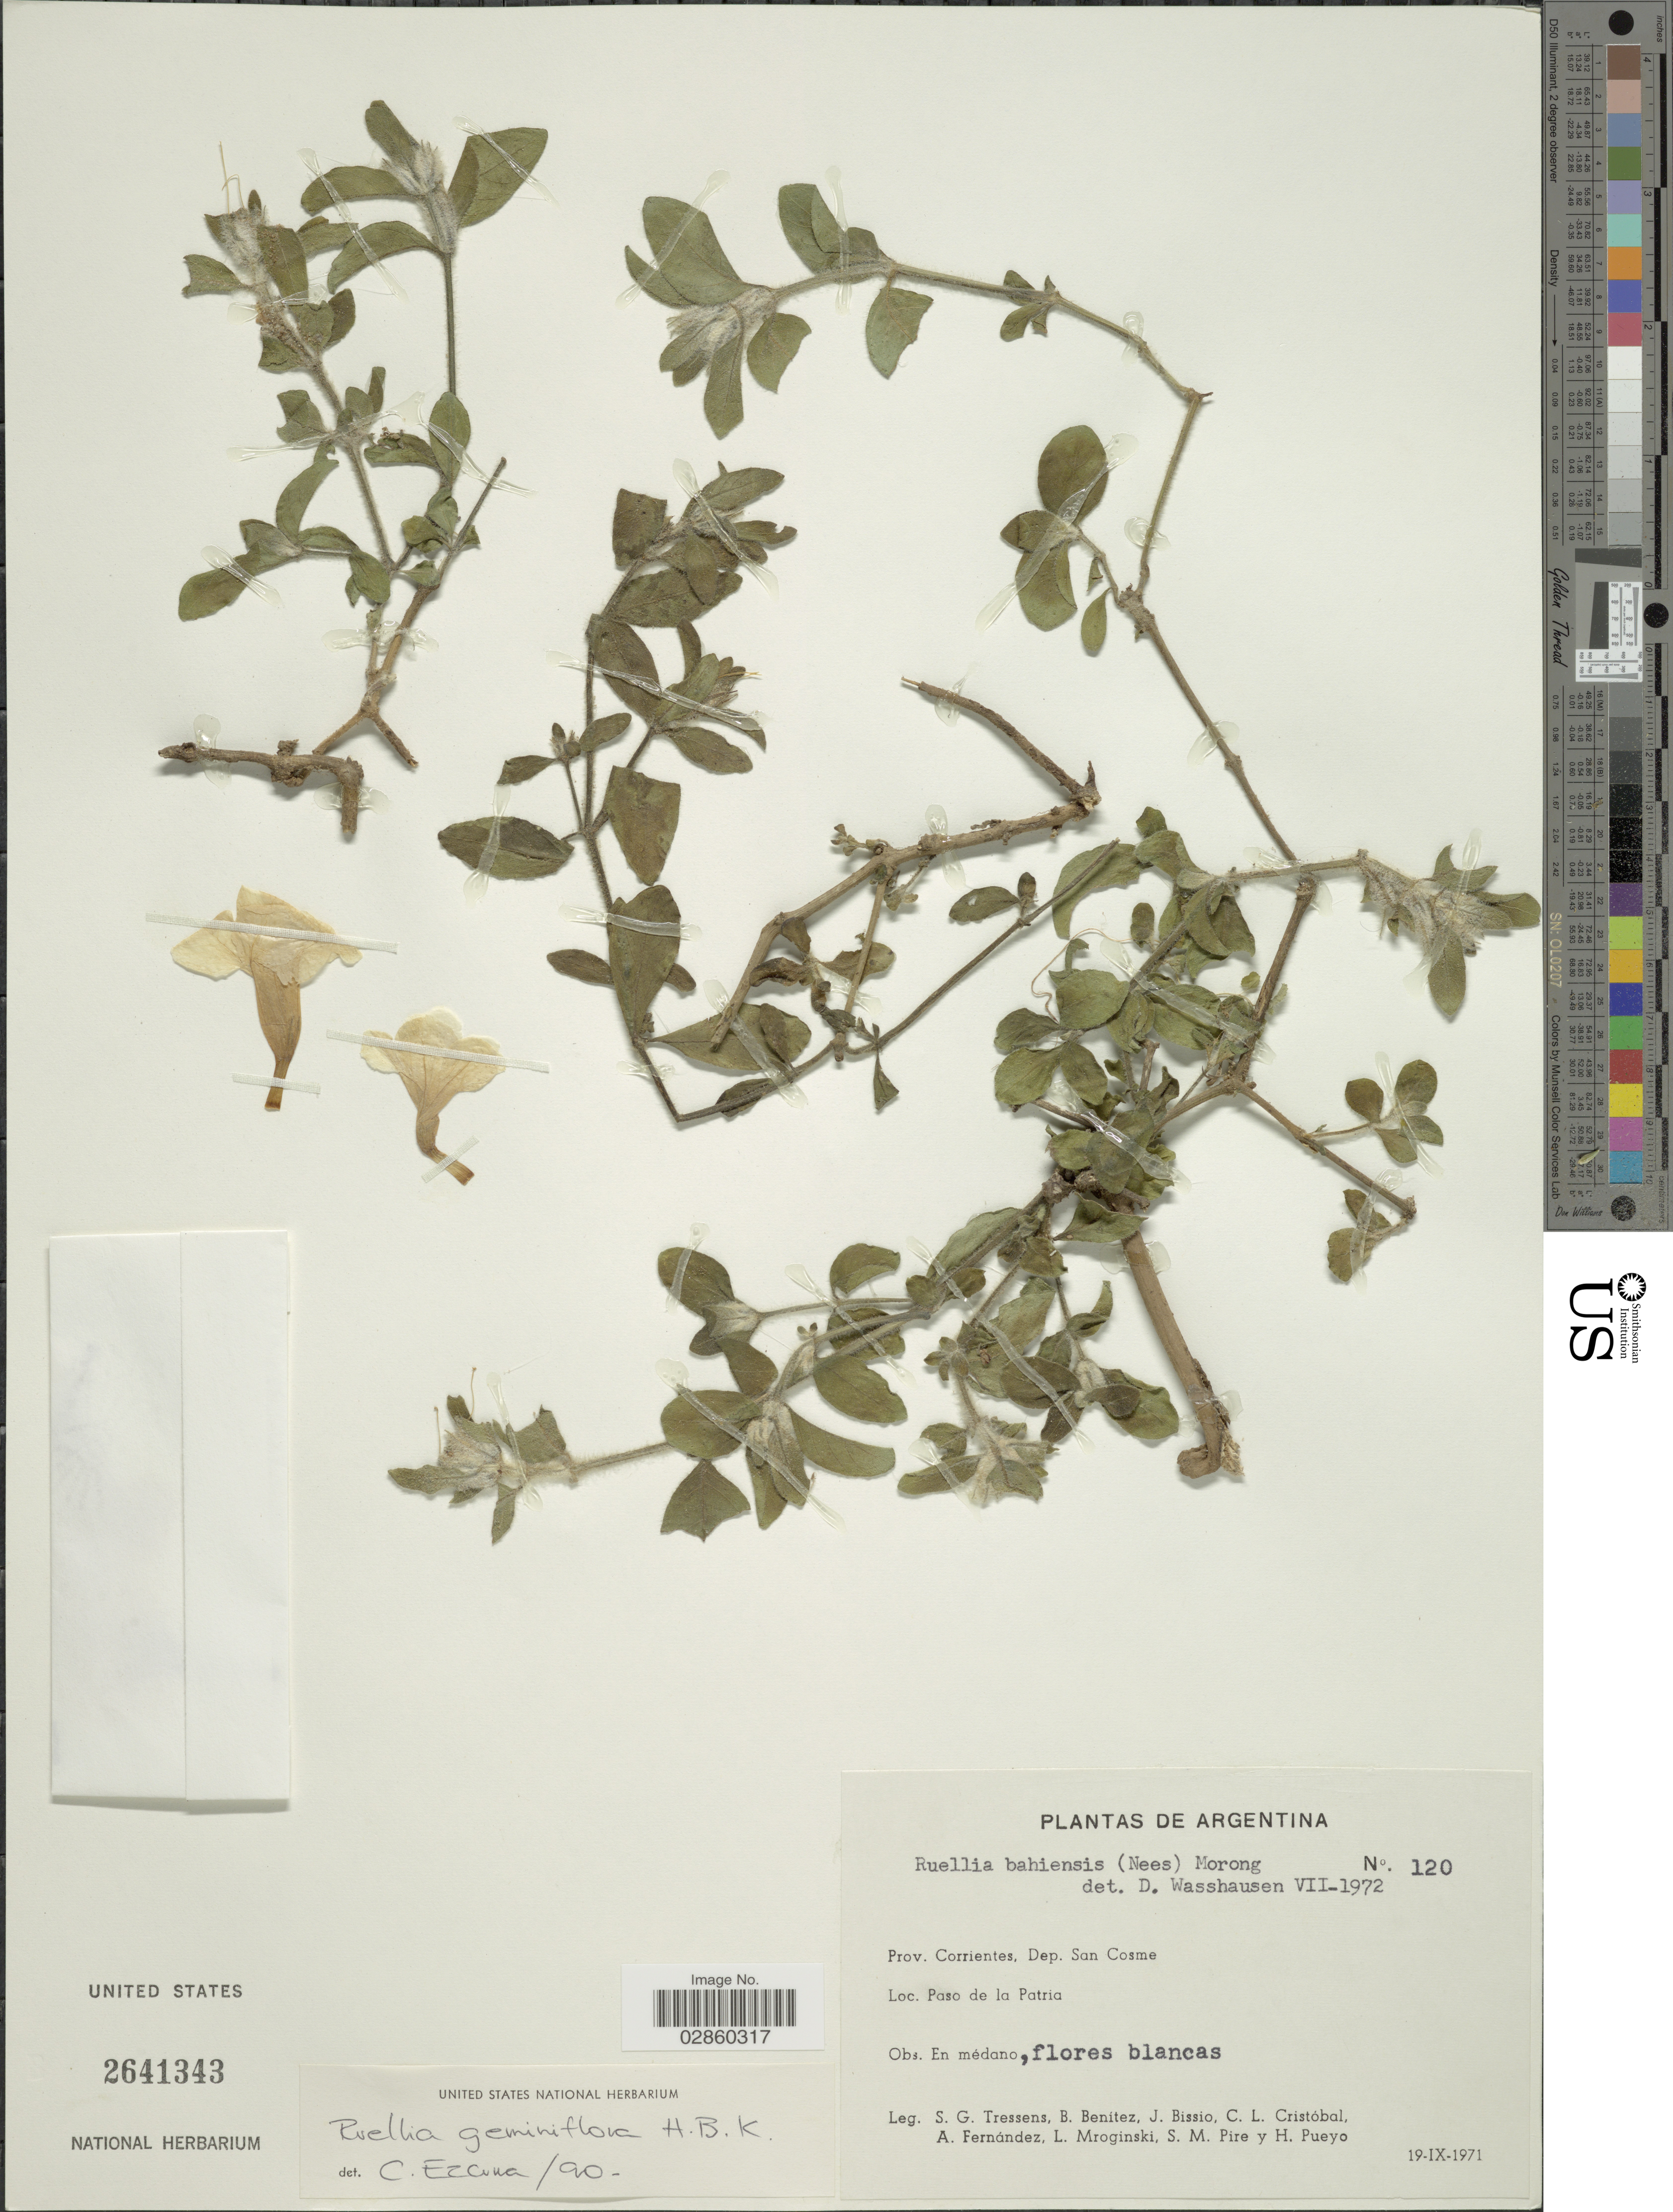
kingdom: Plantae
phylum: Tracheophyta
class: Magnoliopsida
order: Lamiales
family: Acanthaceae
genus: Ruellia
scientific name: Ruellia geminiflora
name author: Kunth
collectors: S. Tressens, B. Benítez, J. Bissio, C. L. Cristóbal & et al.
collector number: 120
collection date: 1971-09-19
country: Argentina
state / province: Corrientes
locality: Dep. San Cosme, Paso de la Patria.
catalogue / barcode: US 2641343